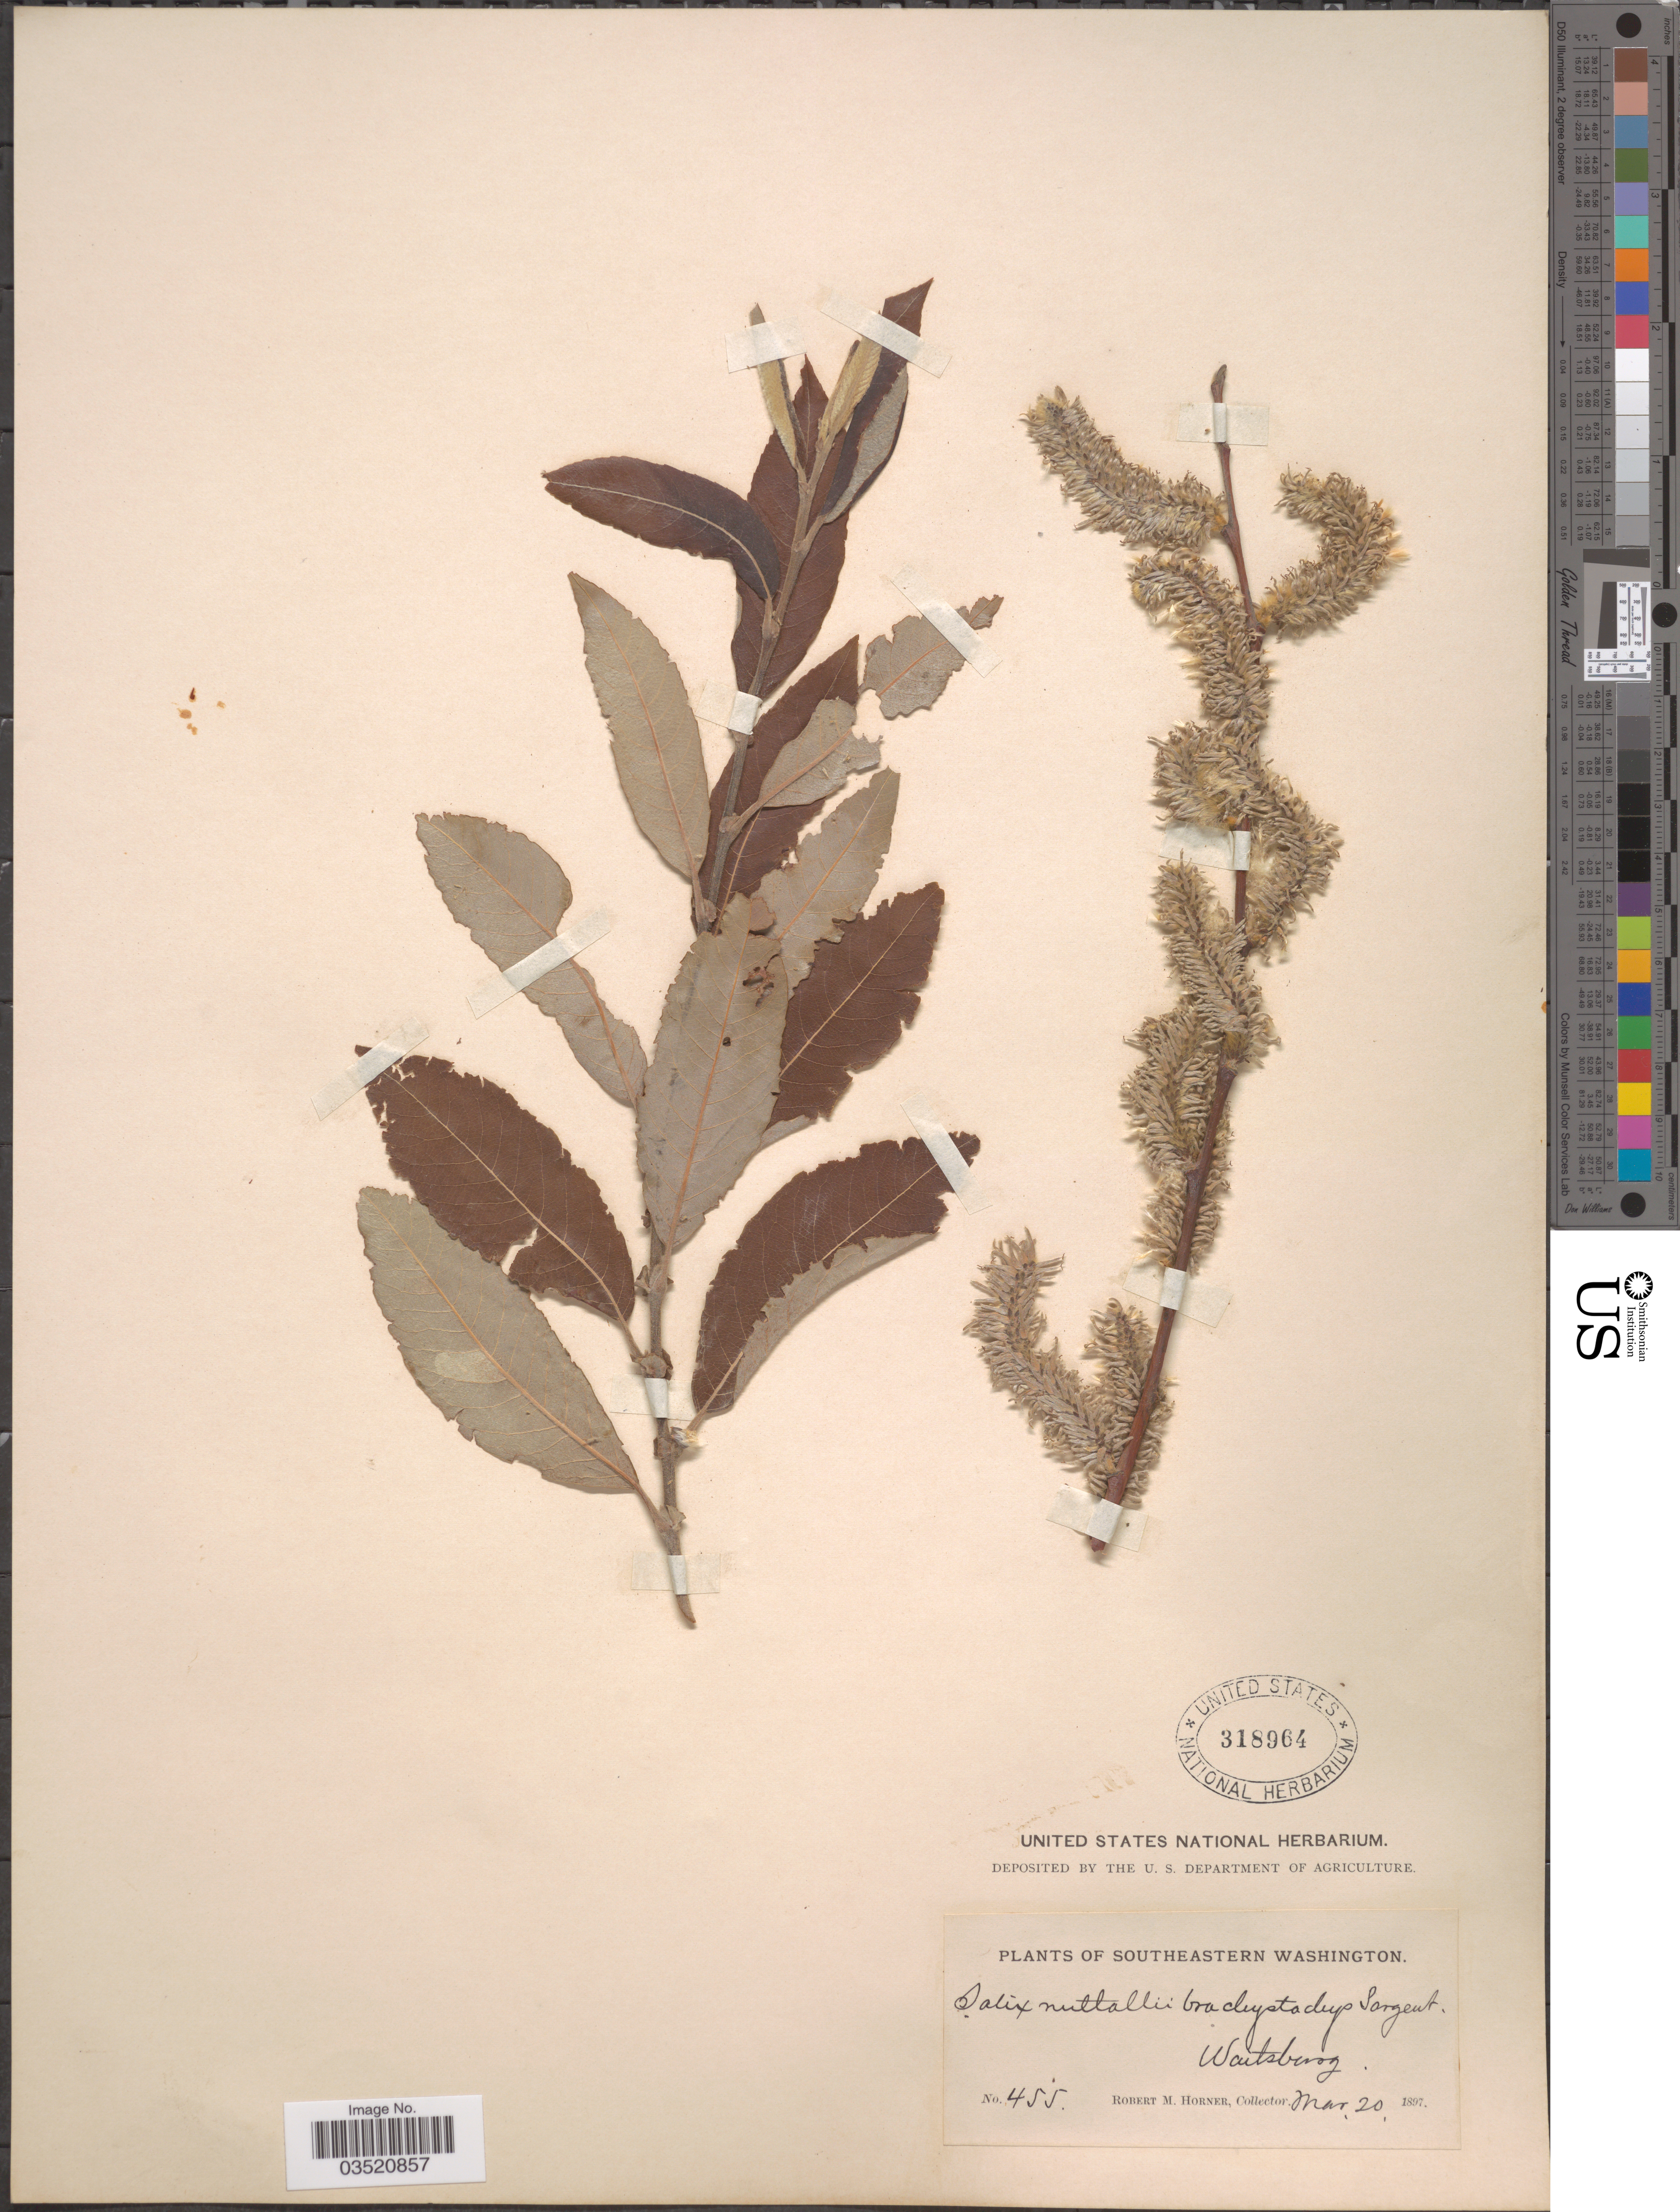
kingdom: Plantae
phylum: Tracheophyta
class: Magnoliopsida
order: Malpighiales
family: Salicaceae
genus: Salix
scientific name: Salix scouleriana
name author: Barratt ex Hook.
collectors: R. Horner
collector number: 455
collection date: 1897-03-20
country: United States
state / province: Washington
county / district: Walla Walla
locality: Southeastern Washington. Waitsburg.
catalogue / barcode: US 318964